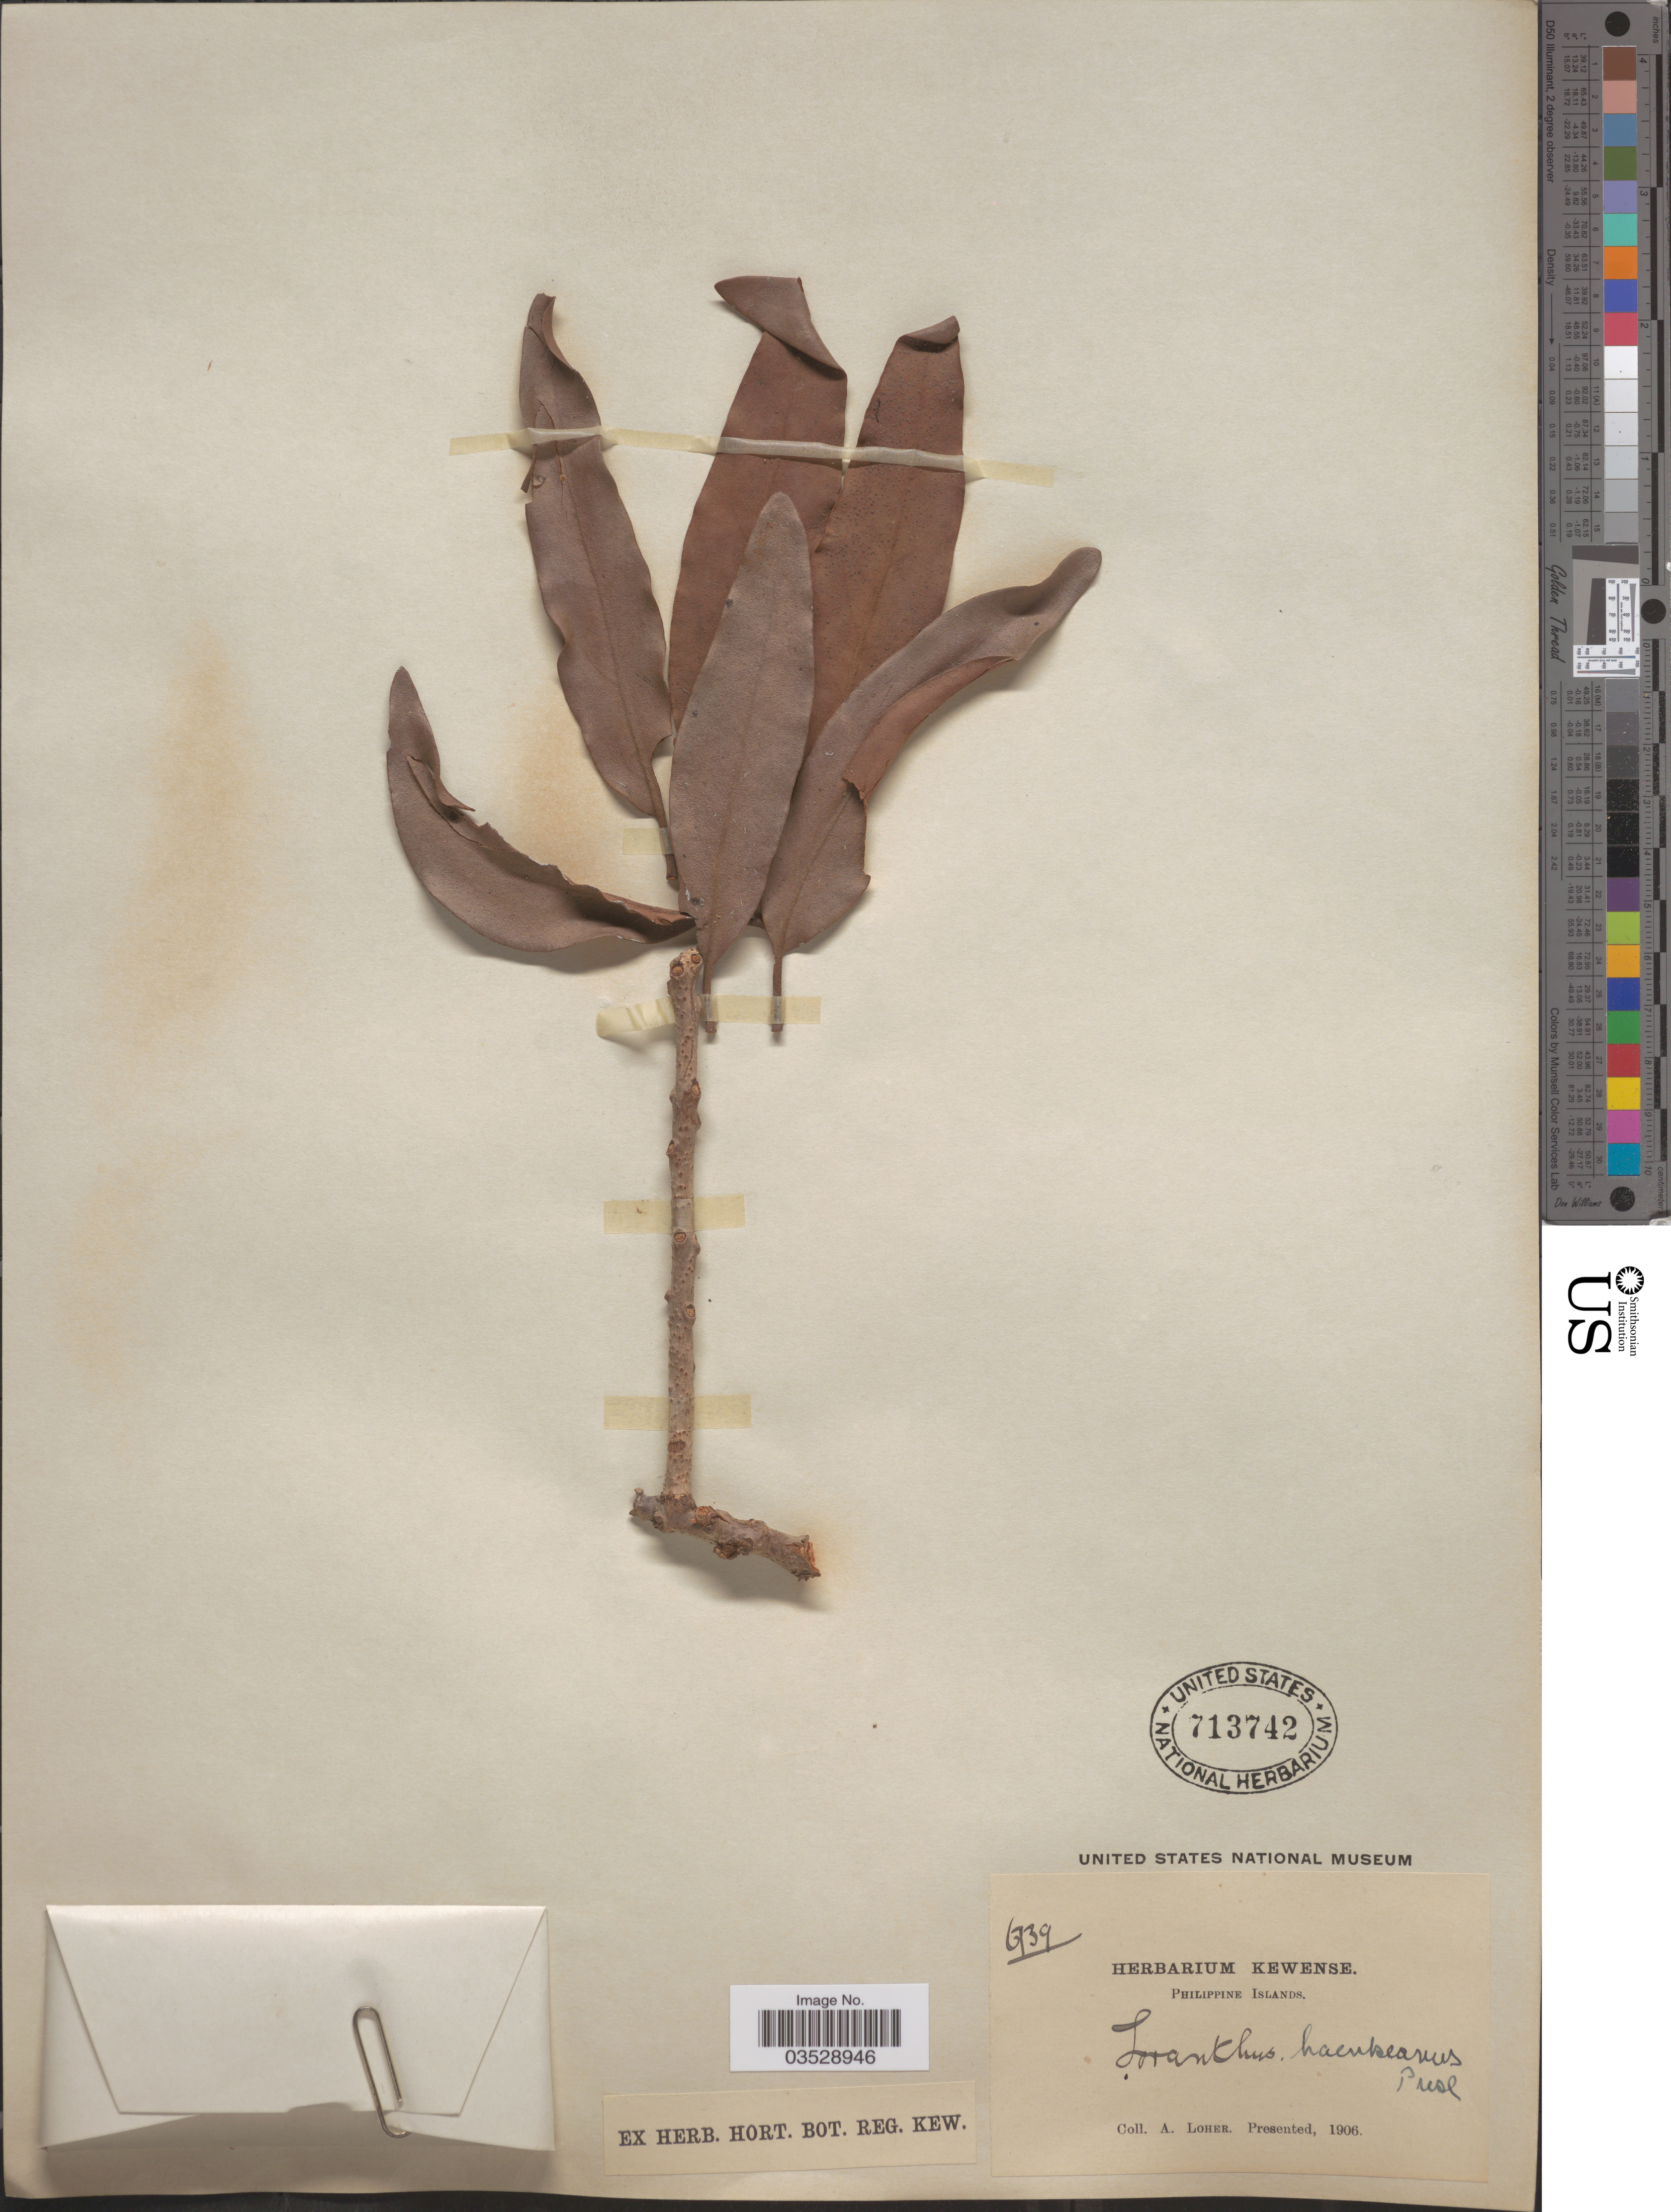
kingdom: Plantae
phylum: Tracheophyta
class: Magnoliopsida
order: Santalales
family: Loranthaceae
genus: Amyema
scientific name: Amyema haenkeana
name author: Danser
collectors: A. Loher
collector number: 6739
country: Philippines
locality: Philippine Islands.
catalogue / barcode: US 713742